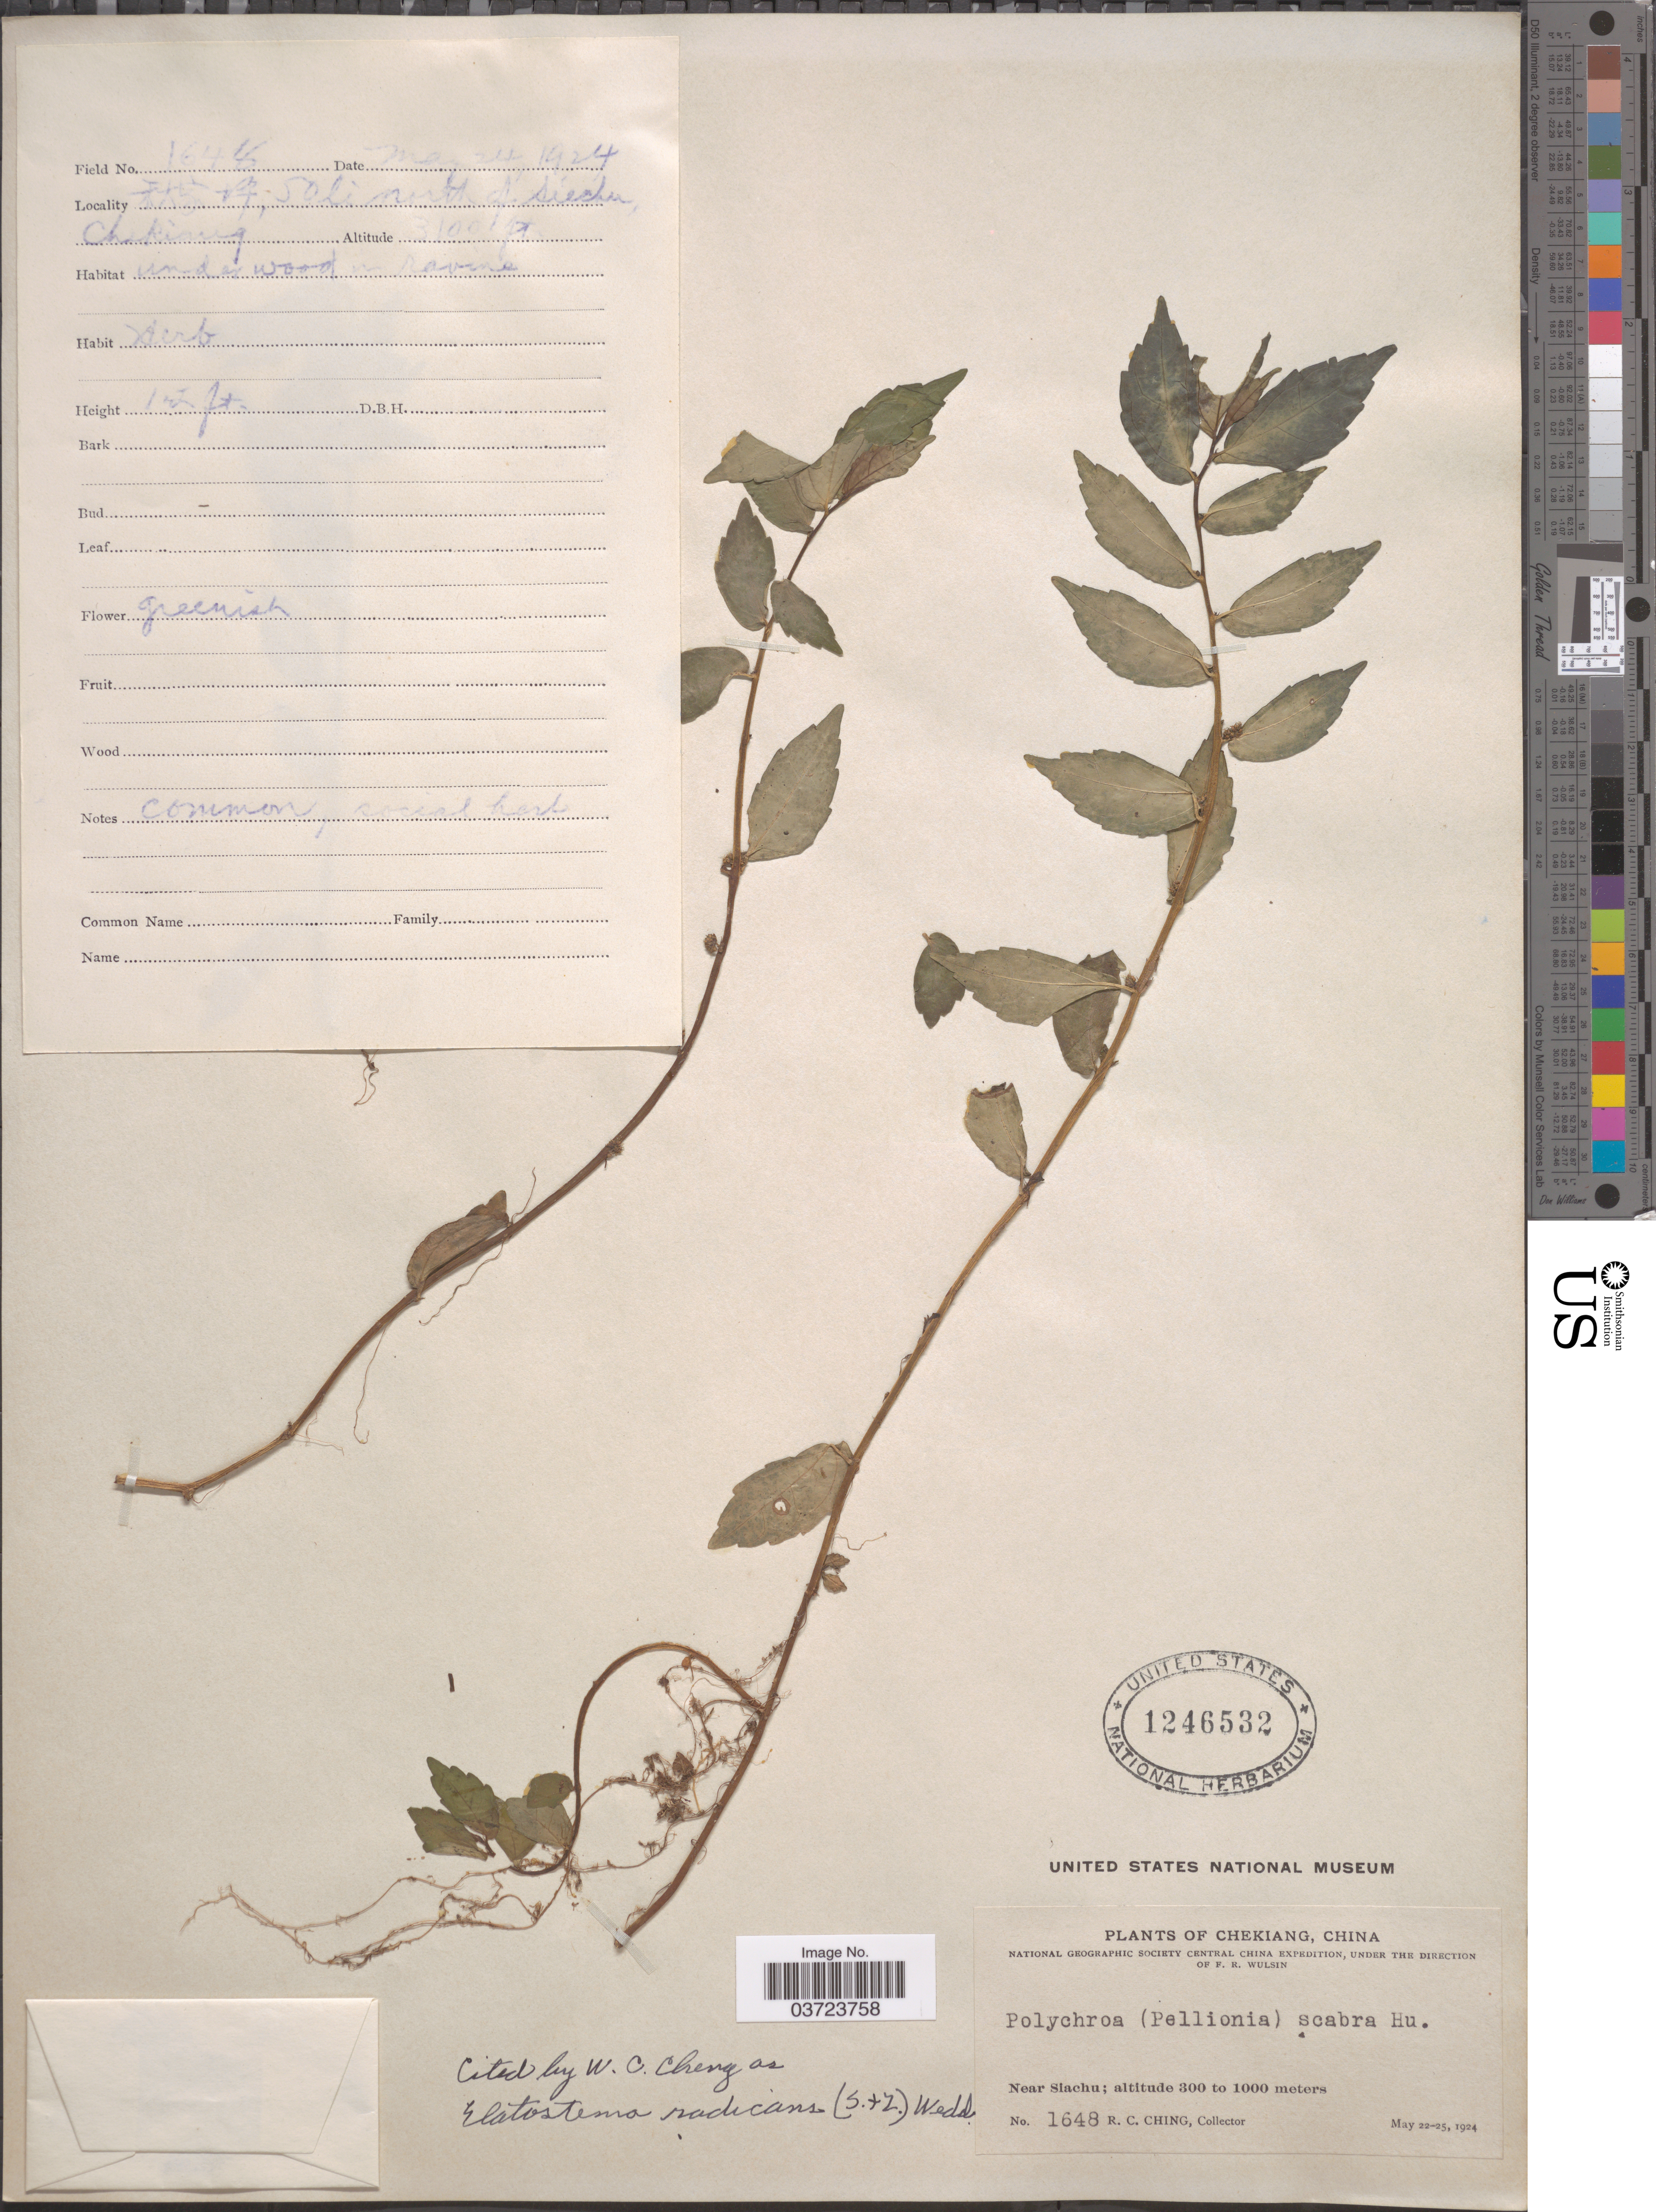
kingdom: Plantae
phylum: Tracheophyta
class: Magnoliopsida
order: Rosales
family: Urticaceae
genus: Pellionia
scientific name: Pellionia scabra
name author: Benth.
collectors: R. C. Ching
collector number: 1648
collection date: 1924-05-24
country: China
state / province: Zhejiang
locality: Chekiang. Near Siachu. X, 50 li north of Siachu.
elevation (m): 945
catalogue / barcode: US 1246532